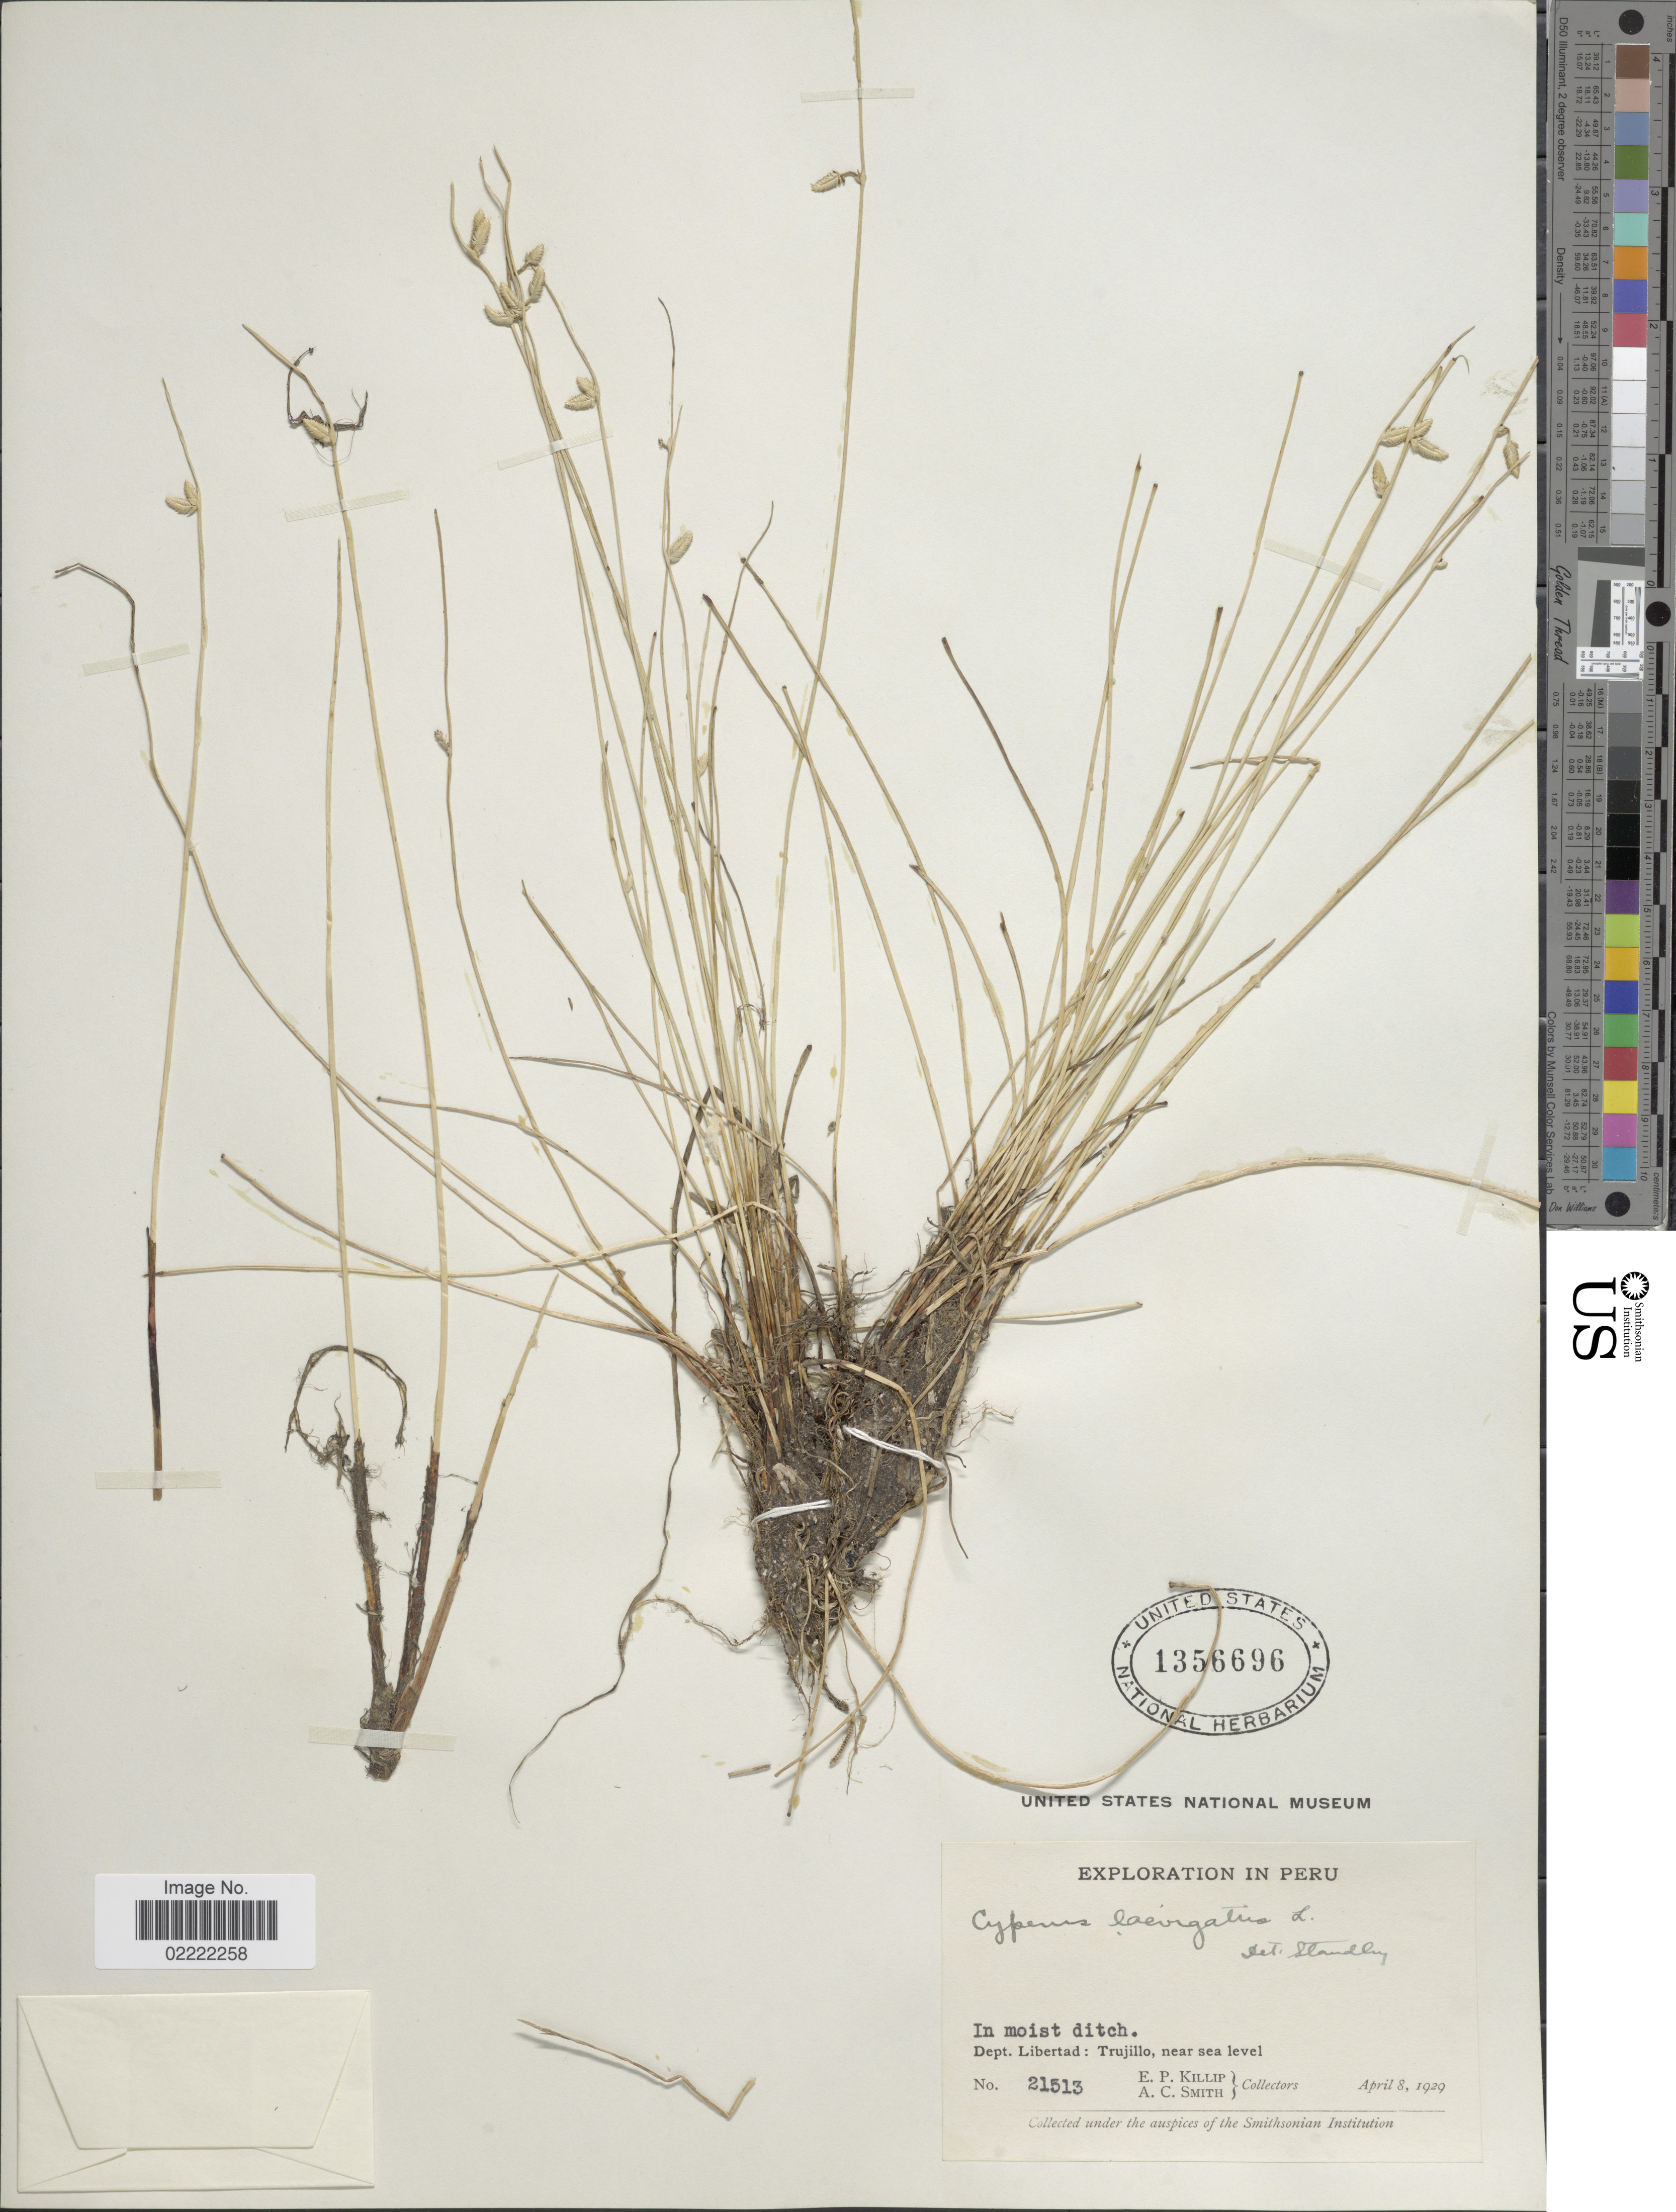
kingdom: Plantae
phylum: Tracheophyta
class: Liliopsida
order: Poales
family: Cyperaceae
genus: Cyperus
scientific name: Cyperus laevigatus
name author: L.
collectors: E. P. Killip & A. C. Smith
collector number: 21513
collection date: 1929-04-08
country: Peru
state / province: La Libertad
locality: Dept. Libertad: Trujillo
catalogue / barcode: US 1356696